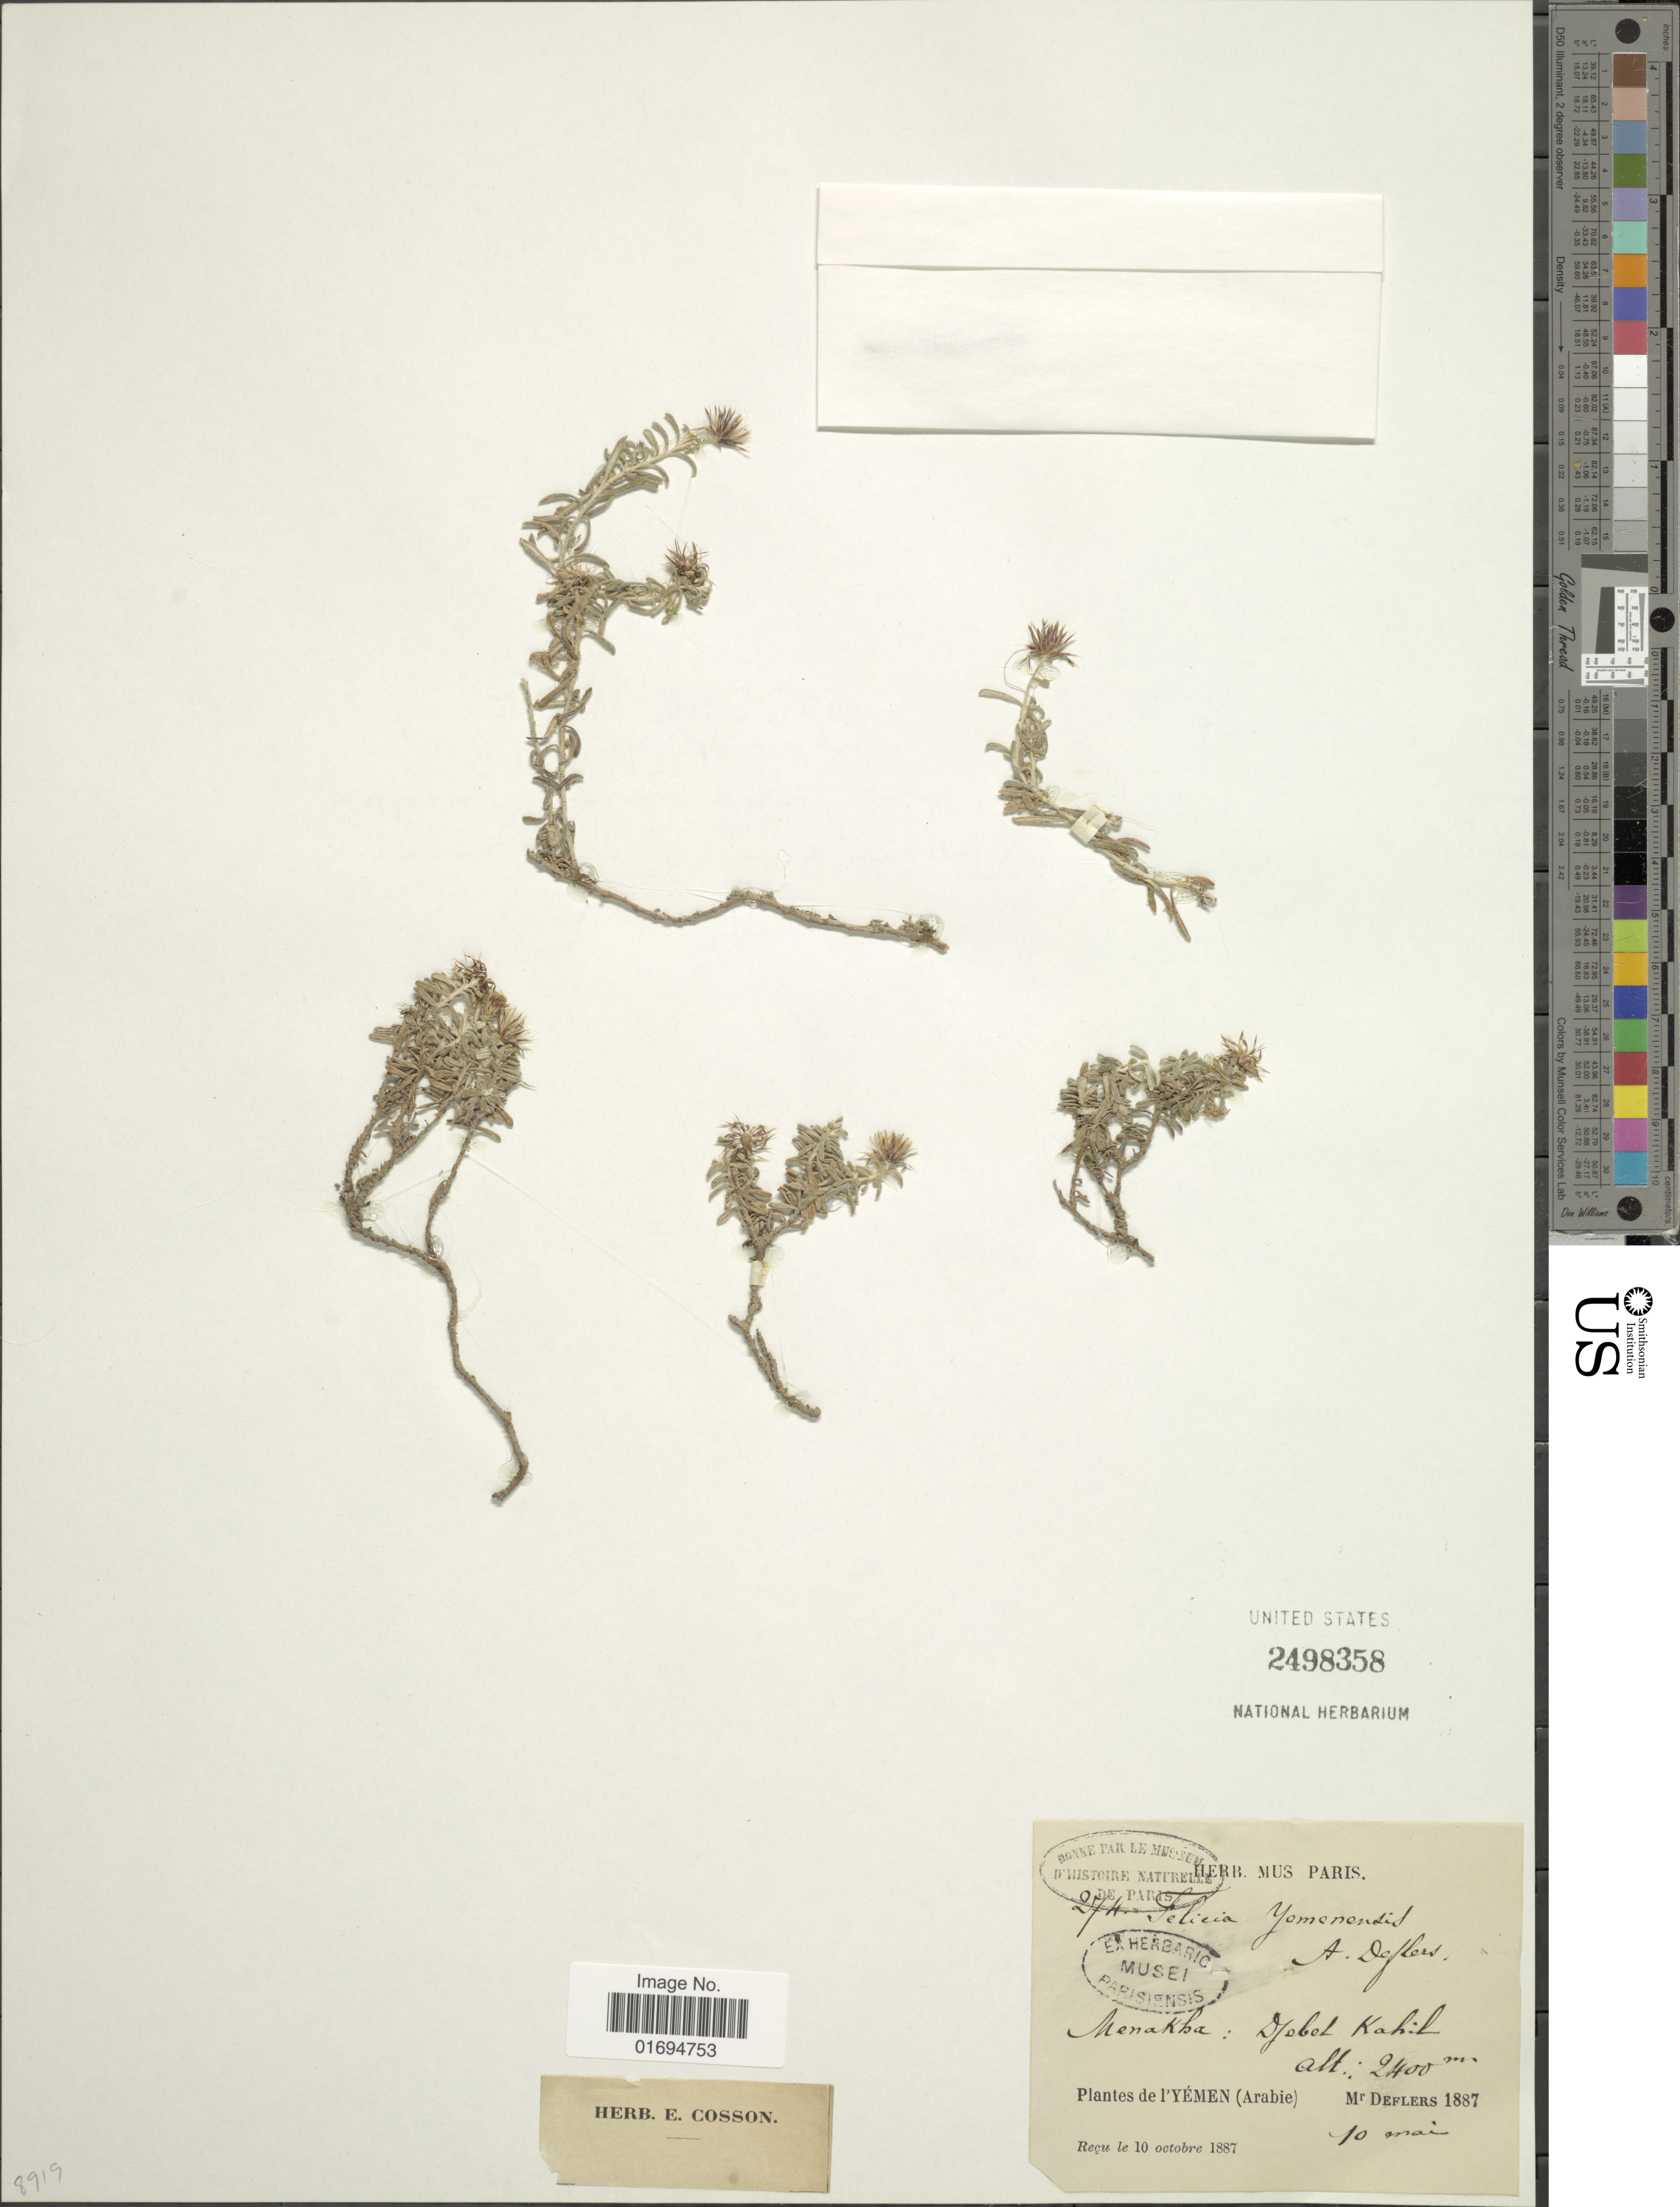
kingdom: Plantae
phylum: Tracheophyta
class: Magnoliopsida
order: Asterales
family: Asteraceae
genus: Felicia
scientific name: Felicia abyssinia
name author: Sch. Bip. ex A. Rich.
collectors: -. Deflers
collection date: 1887-10-10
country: Yemen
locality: Menakba: Djebel Kahil, I'Yemen (Arabie)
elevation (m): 2400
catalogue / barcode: US 2498358